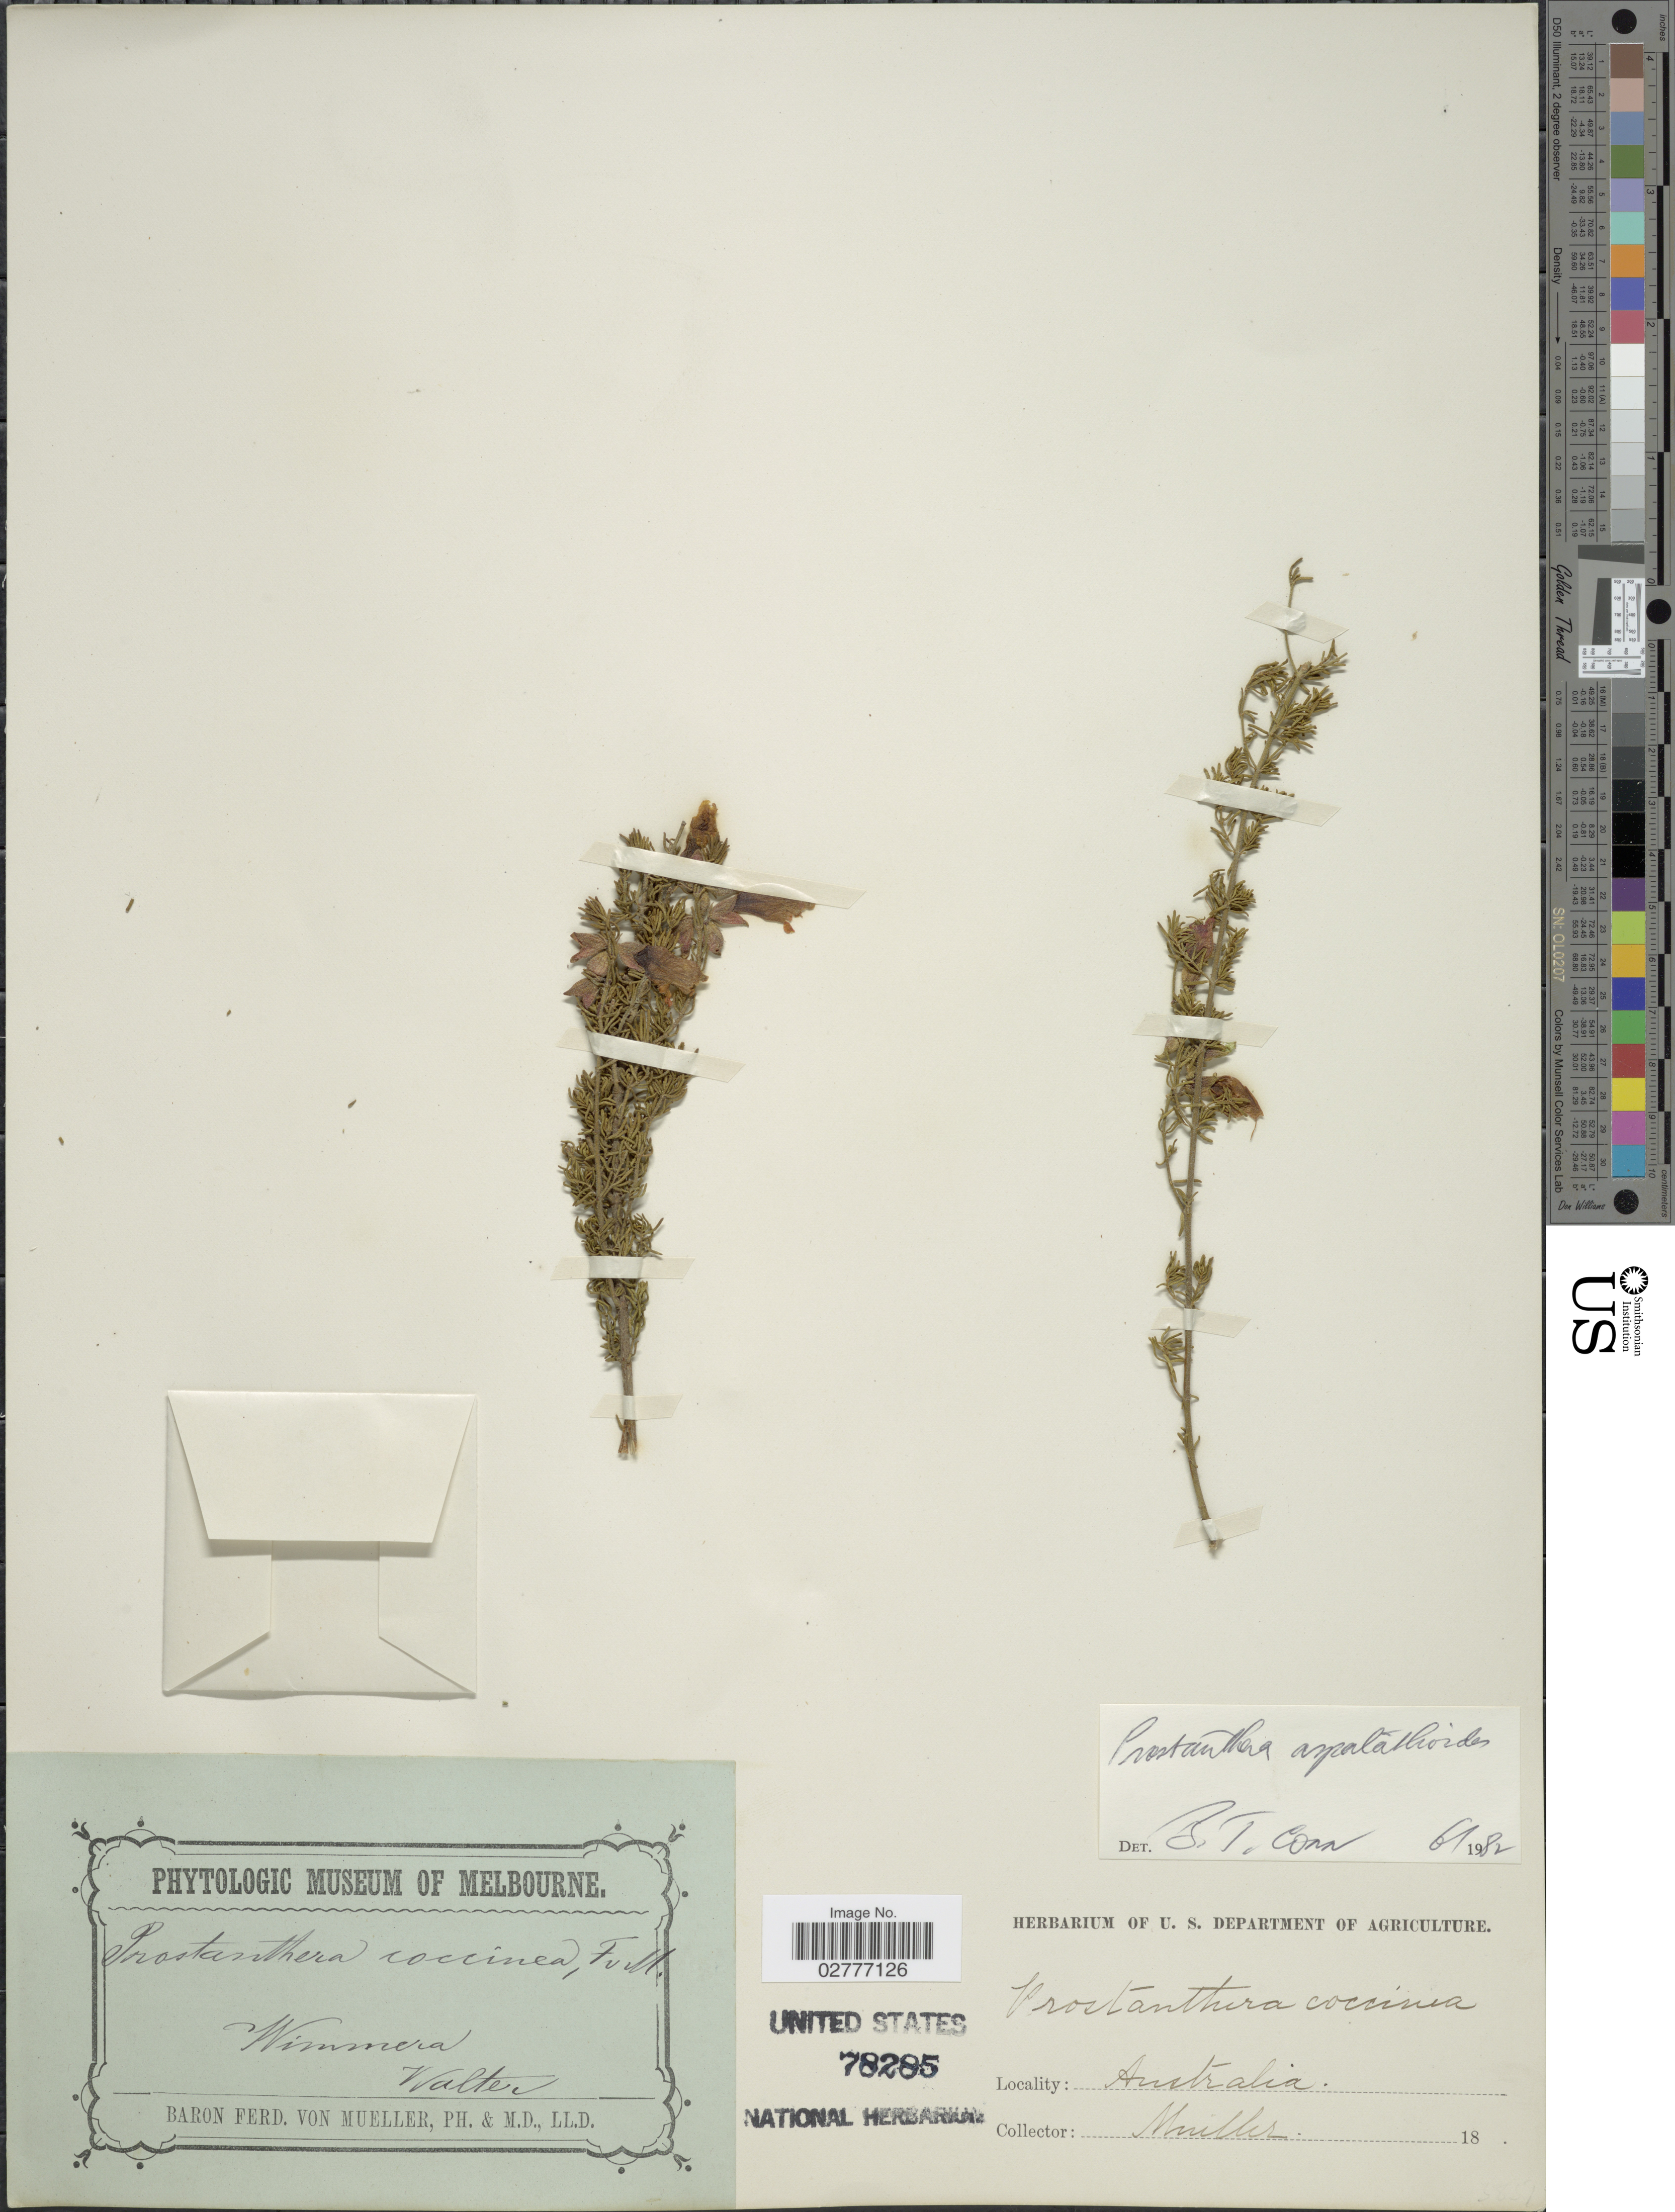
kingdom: Plantae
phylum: Tracheophyta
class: Magnoliopsida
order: Lamiales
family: Lamiaceae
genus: Prostanthera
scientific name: Prostanthera aspalathoides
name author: A. Cunn. ex Benth.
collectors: F. Mueller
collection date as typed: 18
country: Australia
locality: Wimmera, Walter.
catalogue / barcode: US 78285